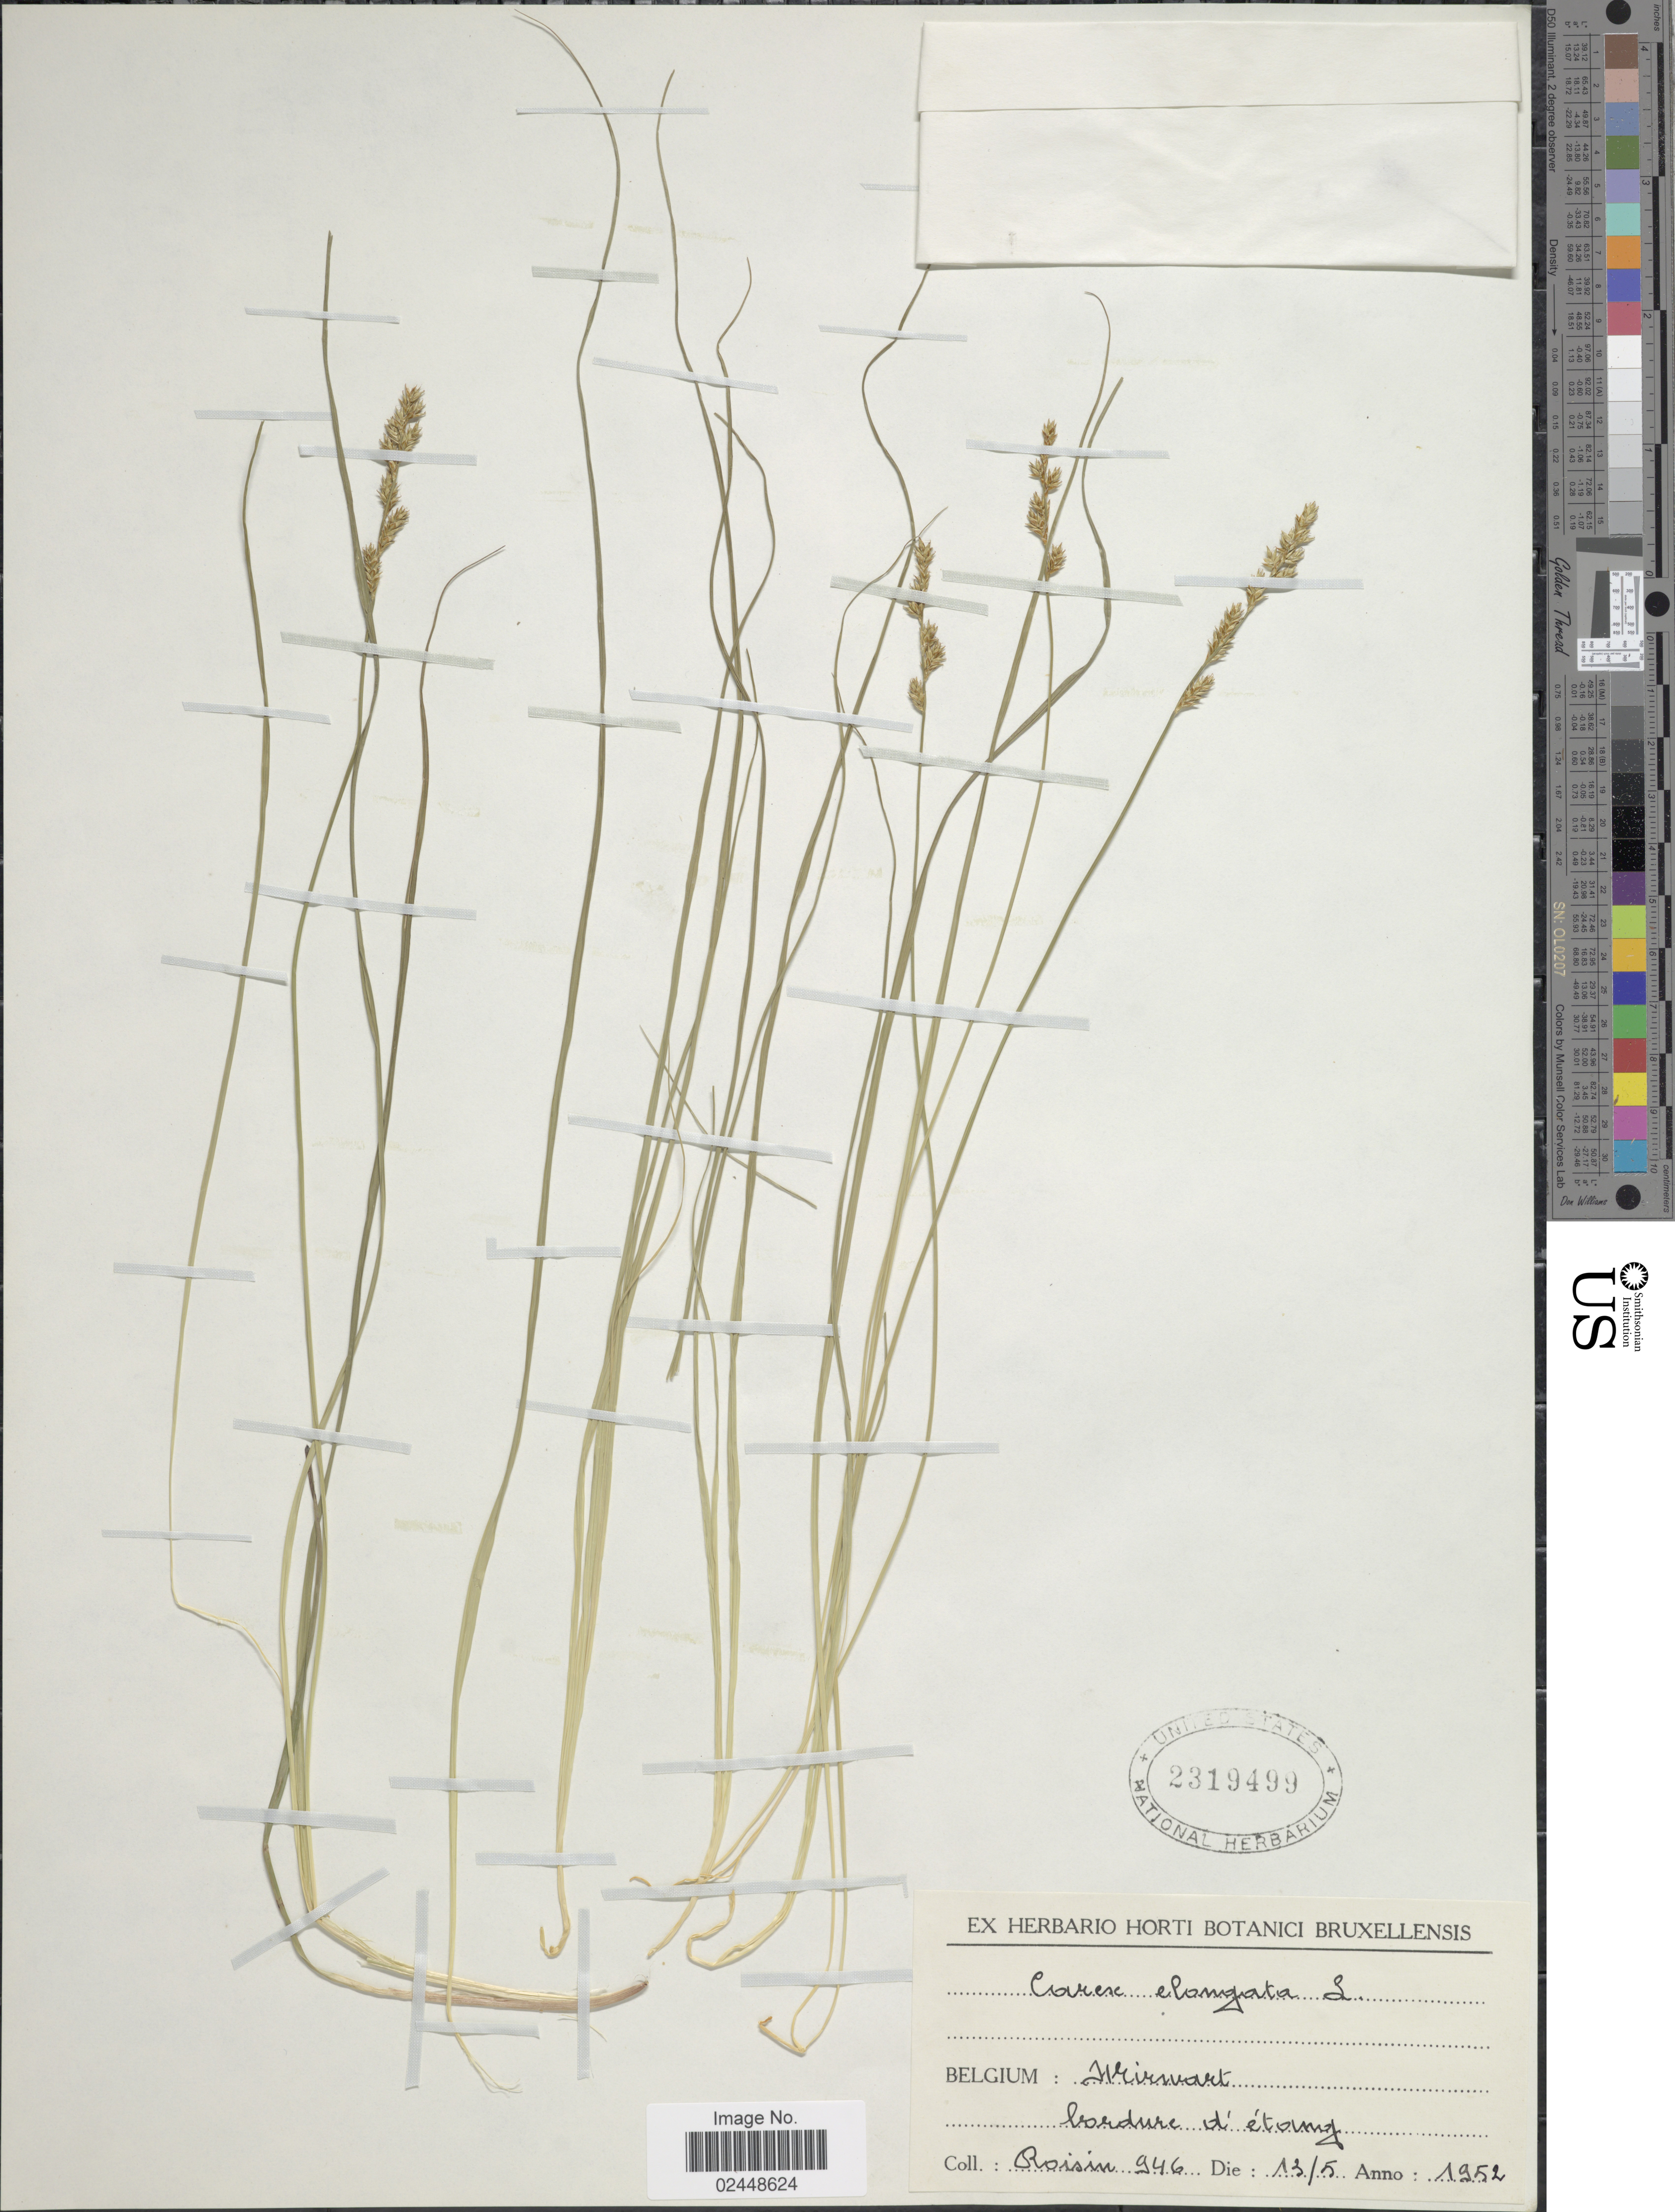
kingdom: Plantae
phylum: Tracheophyta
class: Liliopsida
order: Poales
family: Cyperaceae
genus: Carex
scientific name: Carex elongata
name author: L.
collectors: Roisin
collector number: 946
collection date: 1952-05-13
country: Belgium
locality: Hrirsvart, Bordure d'etomog [interpreted]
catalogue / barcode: US 2319499